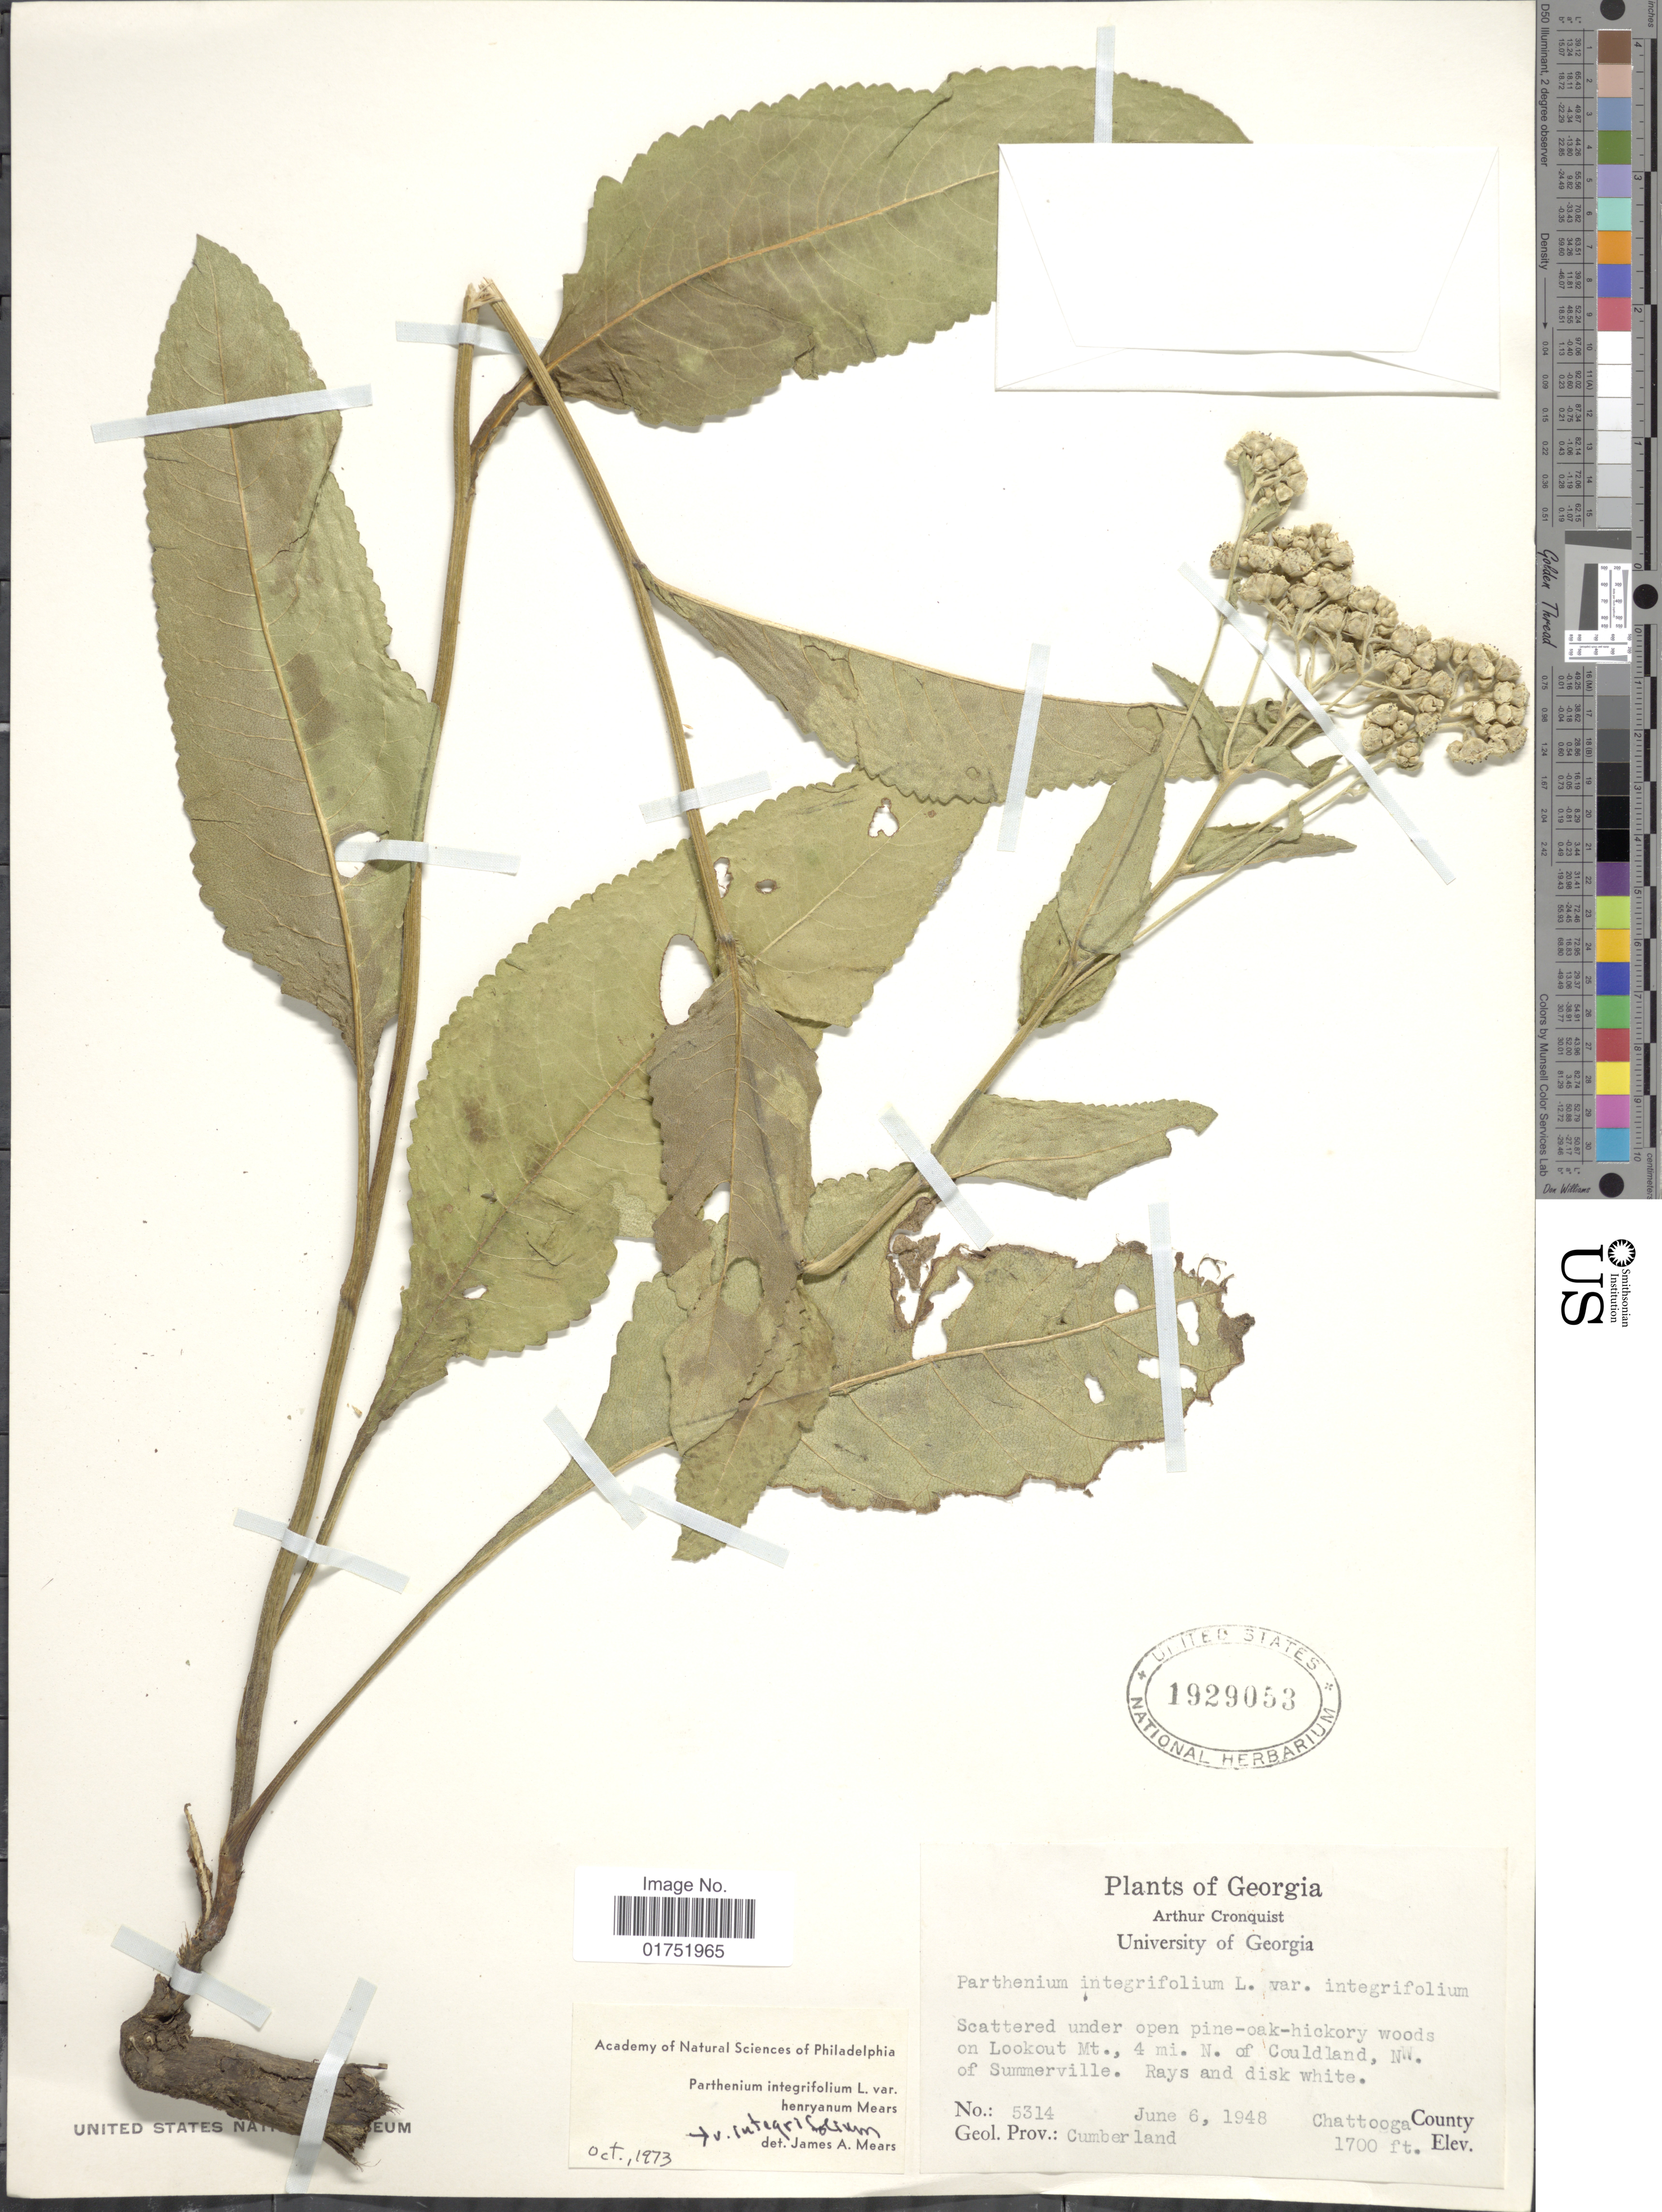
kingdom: Plantae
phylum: Tracheophyta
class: Magnoliopsida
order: Asterales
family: Asteraceae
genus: Parthenium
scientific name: Parthenium integrifolium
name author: L.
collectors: A. J. Cronquist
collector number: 5314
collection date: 1948-06-06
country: United States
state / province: Georgia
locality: Lookout Mt., 4 mi N of Couldland, NW. of Summerville, Chattooga County, Cumberland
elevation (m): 518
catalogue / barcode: US 1929053